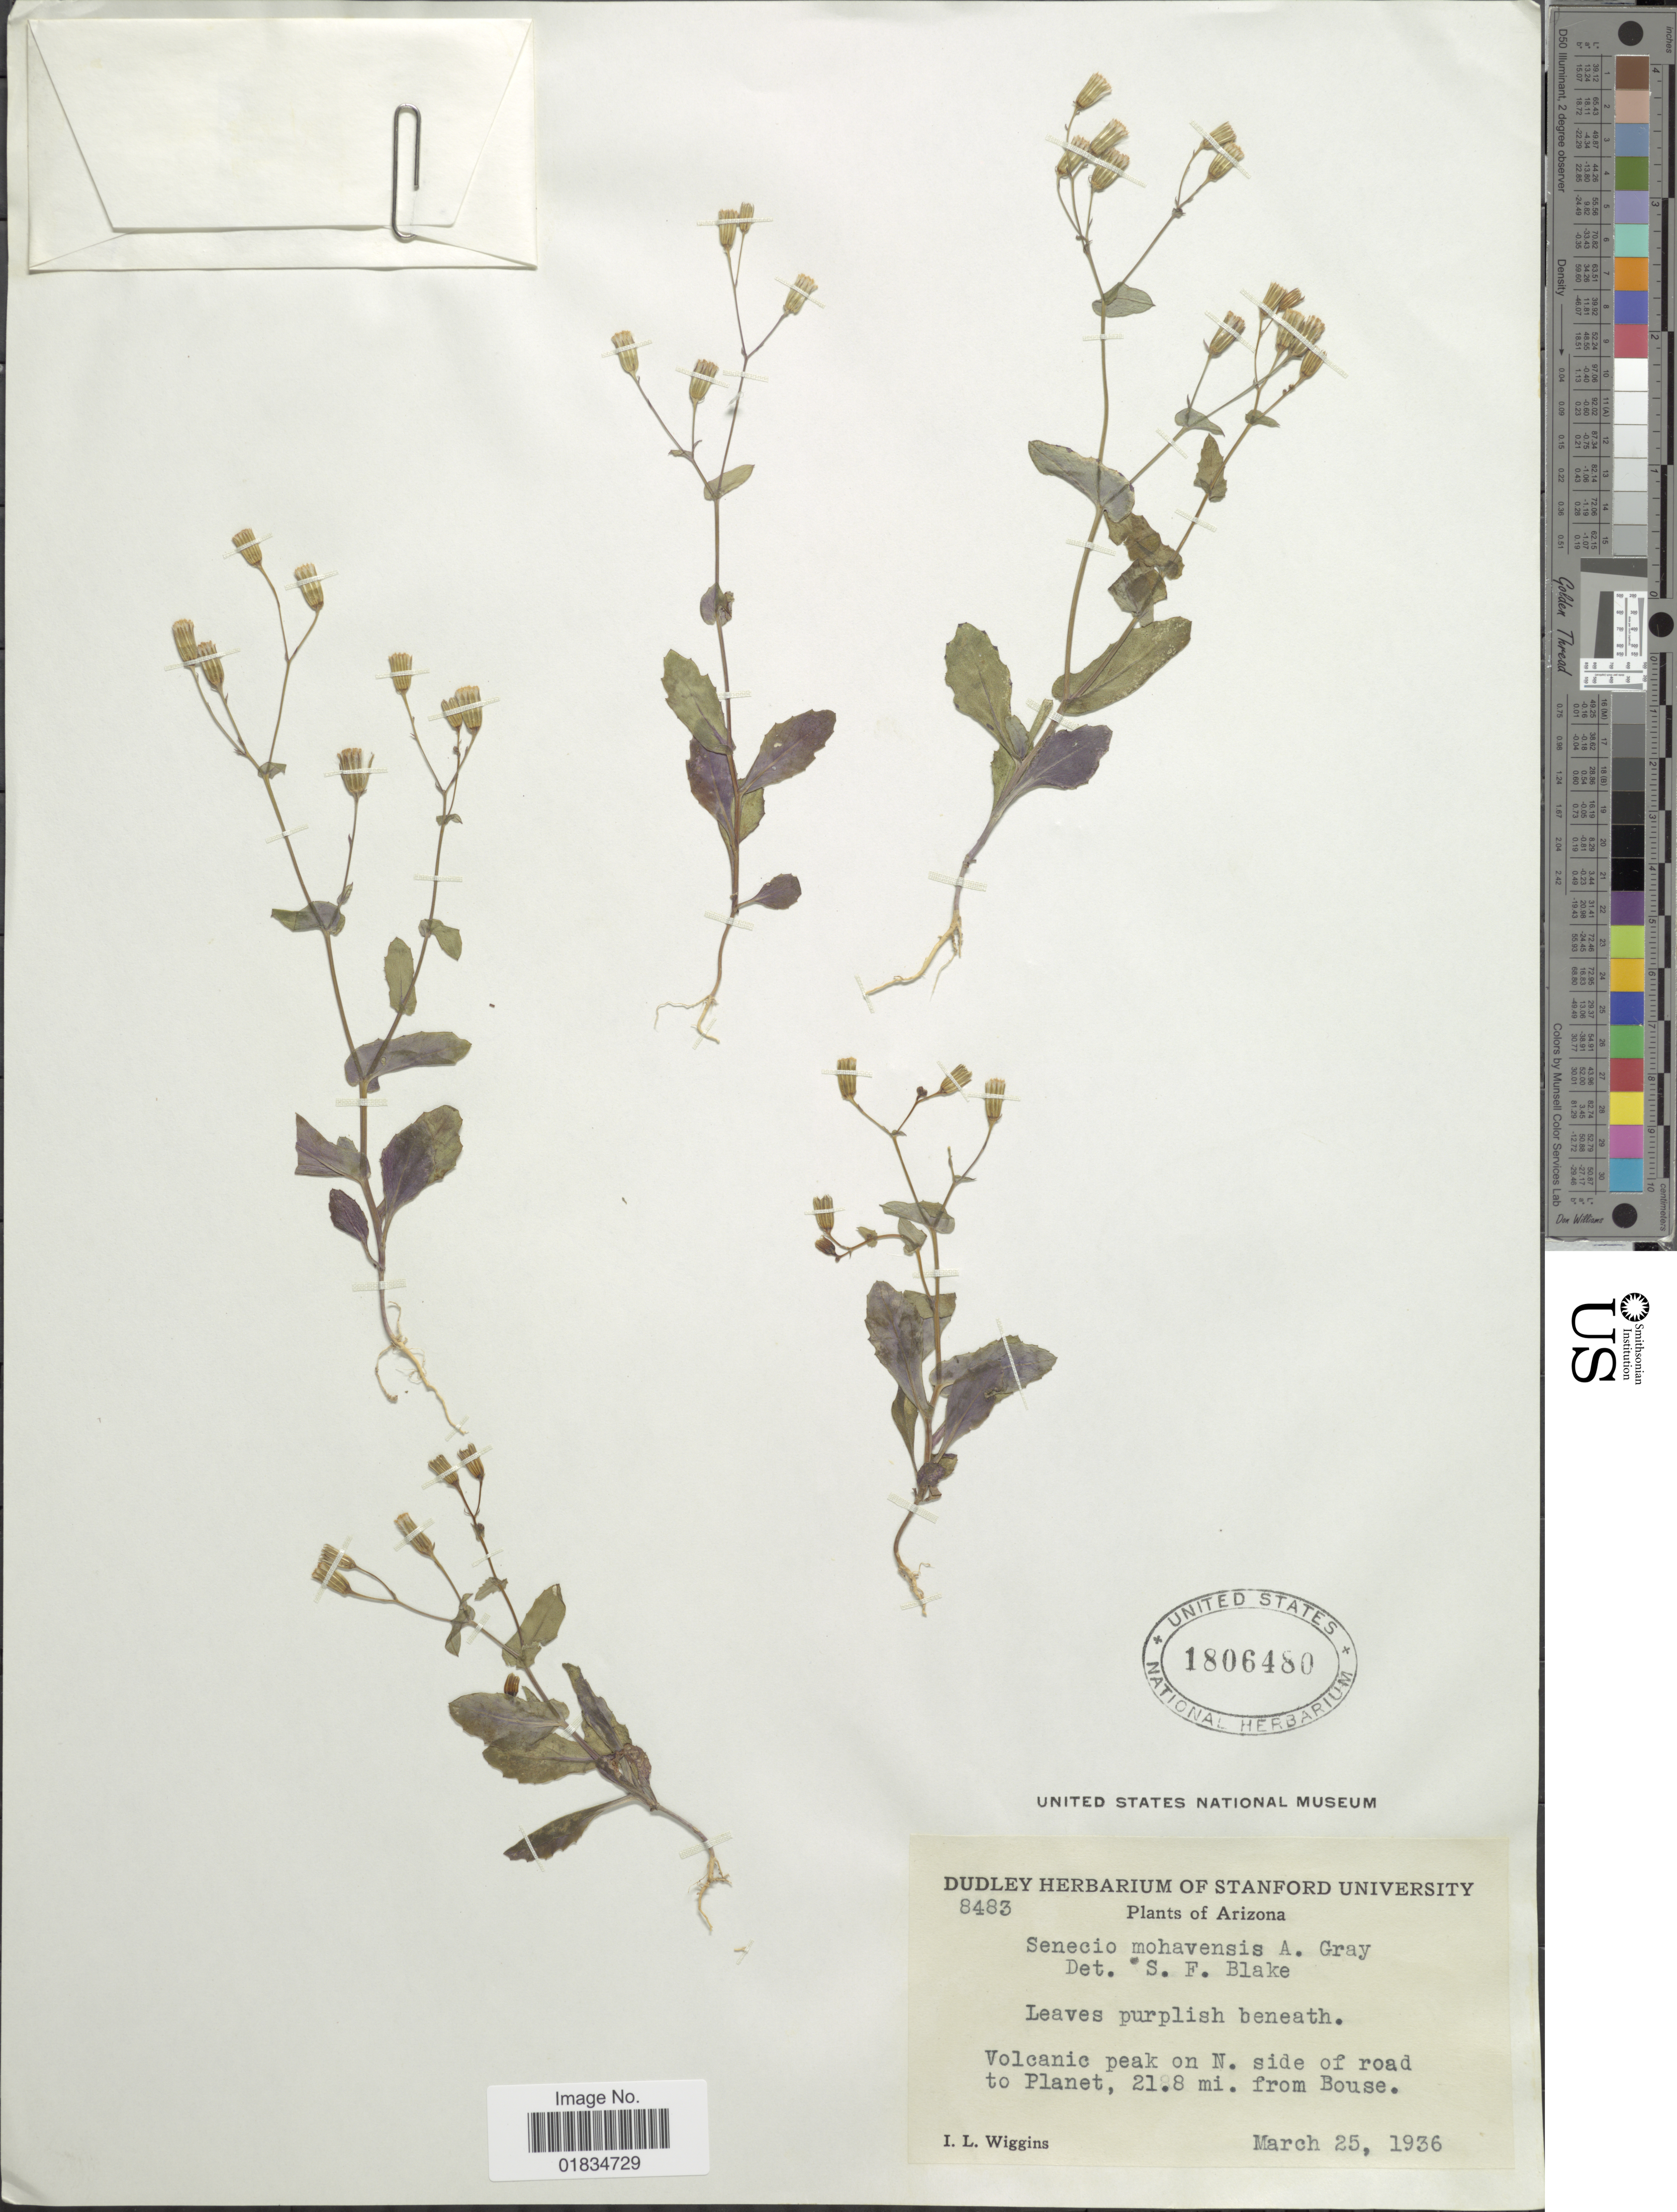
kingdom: Plantae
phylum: Tracheophyta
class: Magnoliopsida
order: Asterales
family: Asteraceae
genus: Senecio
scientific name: Senecio mohavensis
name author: A. Gray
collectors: I. L. Wiggins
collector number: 8483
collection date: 1936-03-25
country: United States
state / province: Arizona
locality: Volcanic Peak on N side of road to Planet, 21.8 mi. from Bouse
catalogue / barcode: US 1806480